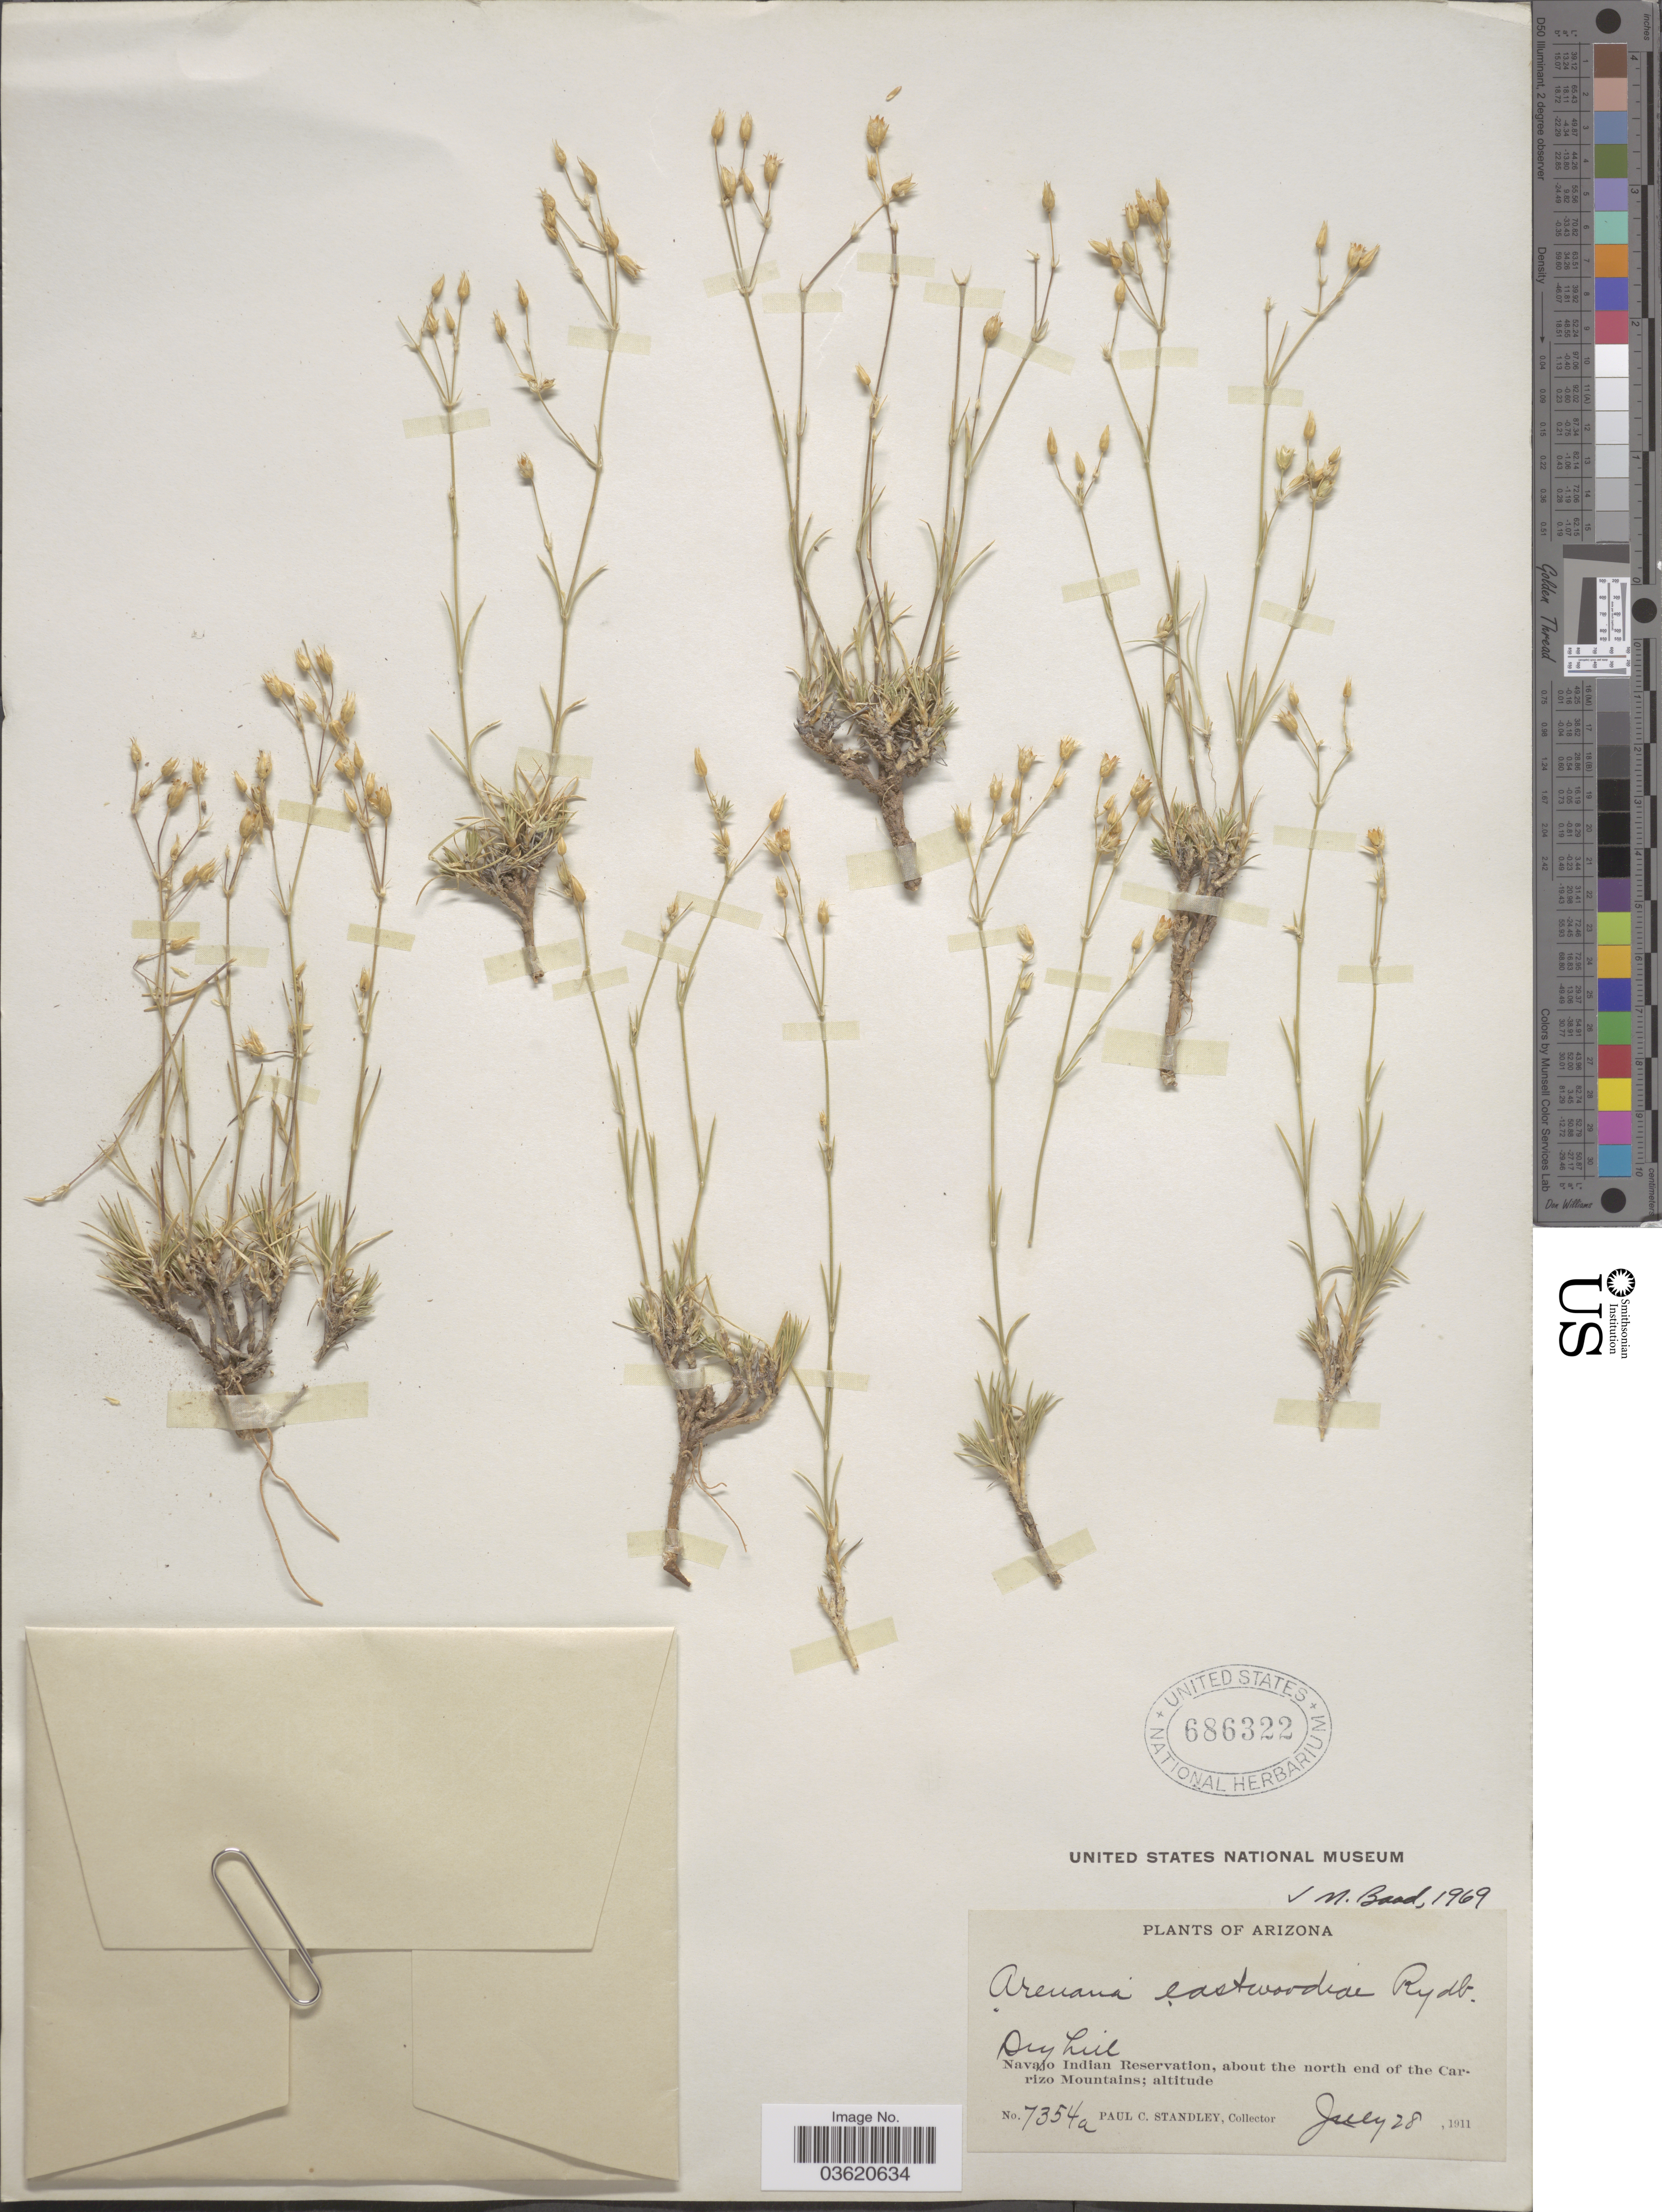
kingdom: Plantae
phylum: Tracheophyta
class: Magnoliopsida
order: Caryophyllales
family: Caryophyllaceae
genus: Eremogone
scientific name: Eremogone eastwoodiae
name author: (Rydb.) Ikonn.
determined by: Strong, Mark T., (BOT), Smithsonian Institution - National Museum of Natural History (UNITED STATES)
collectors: P. C. Standley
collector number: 7354a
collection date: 1911-07-28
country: United States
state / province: Arizona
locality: Navajo Indian Reservation, about the north end of the Carrizo Mountains.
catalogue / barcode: US 686322